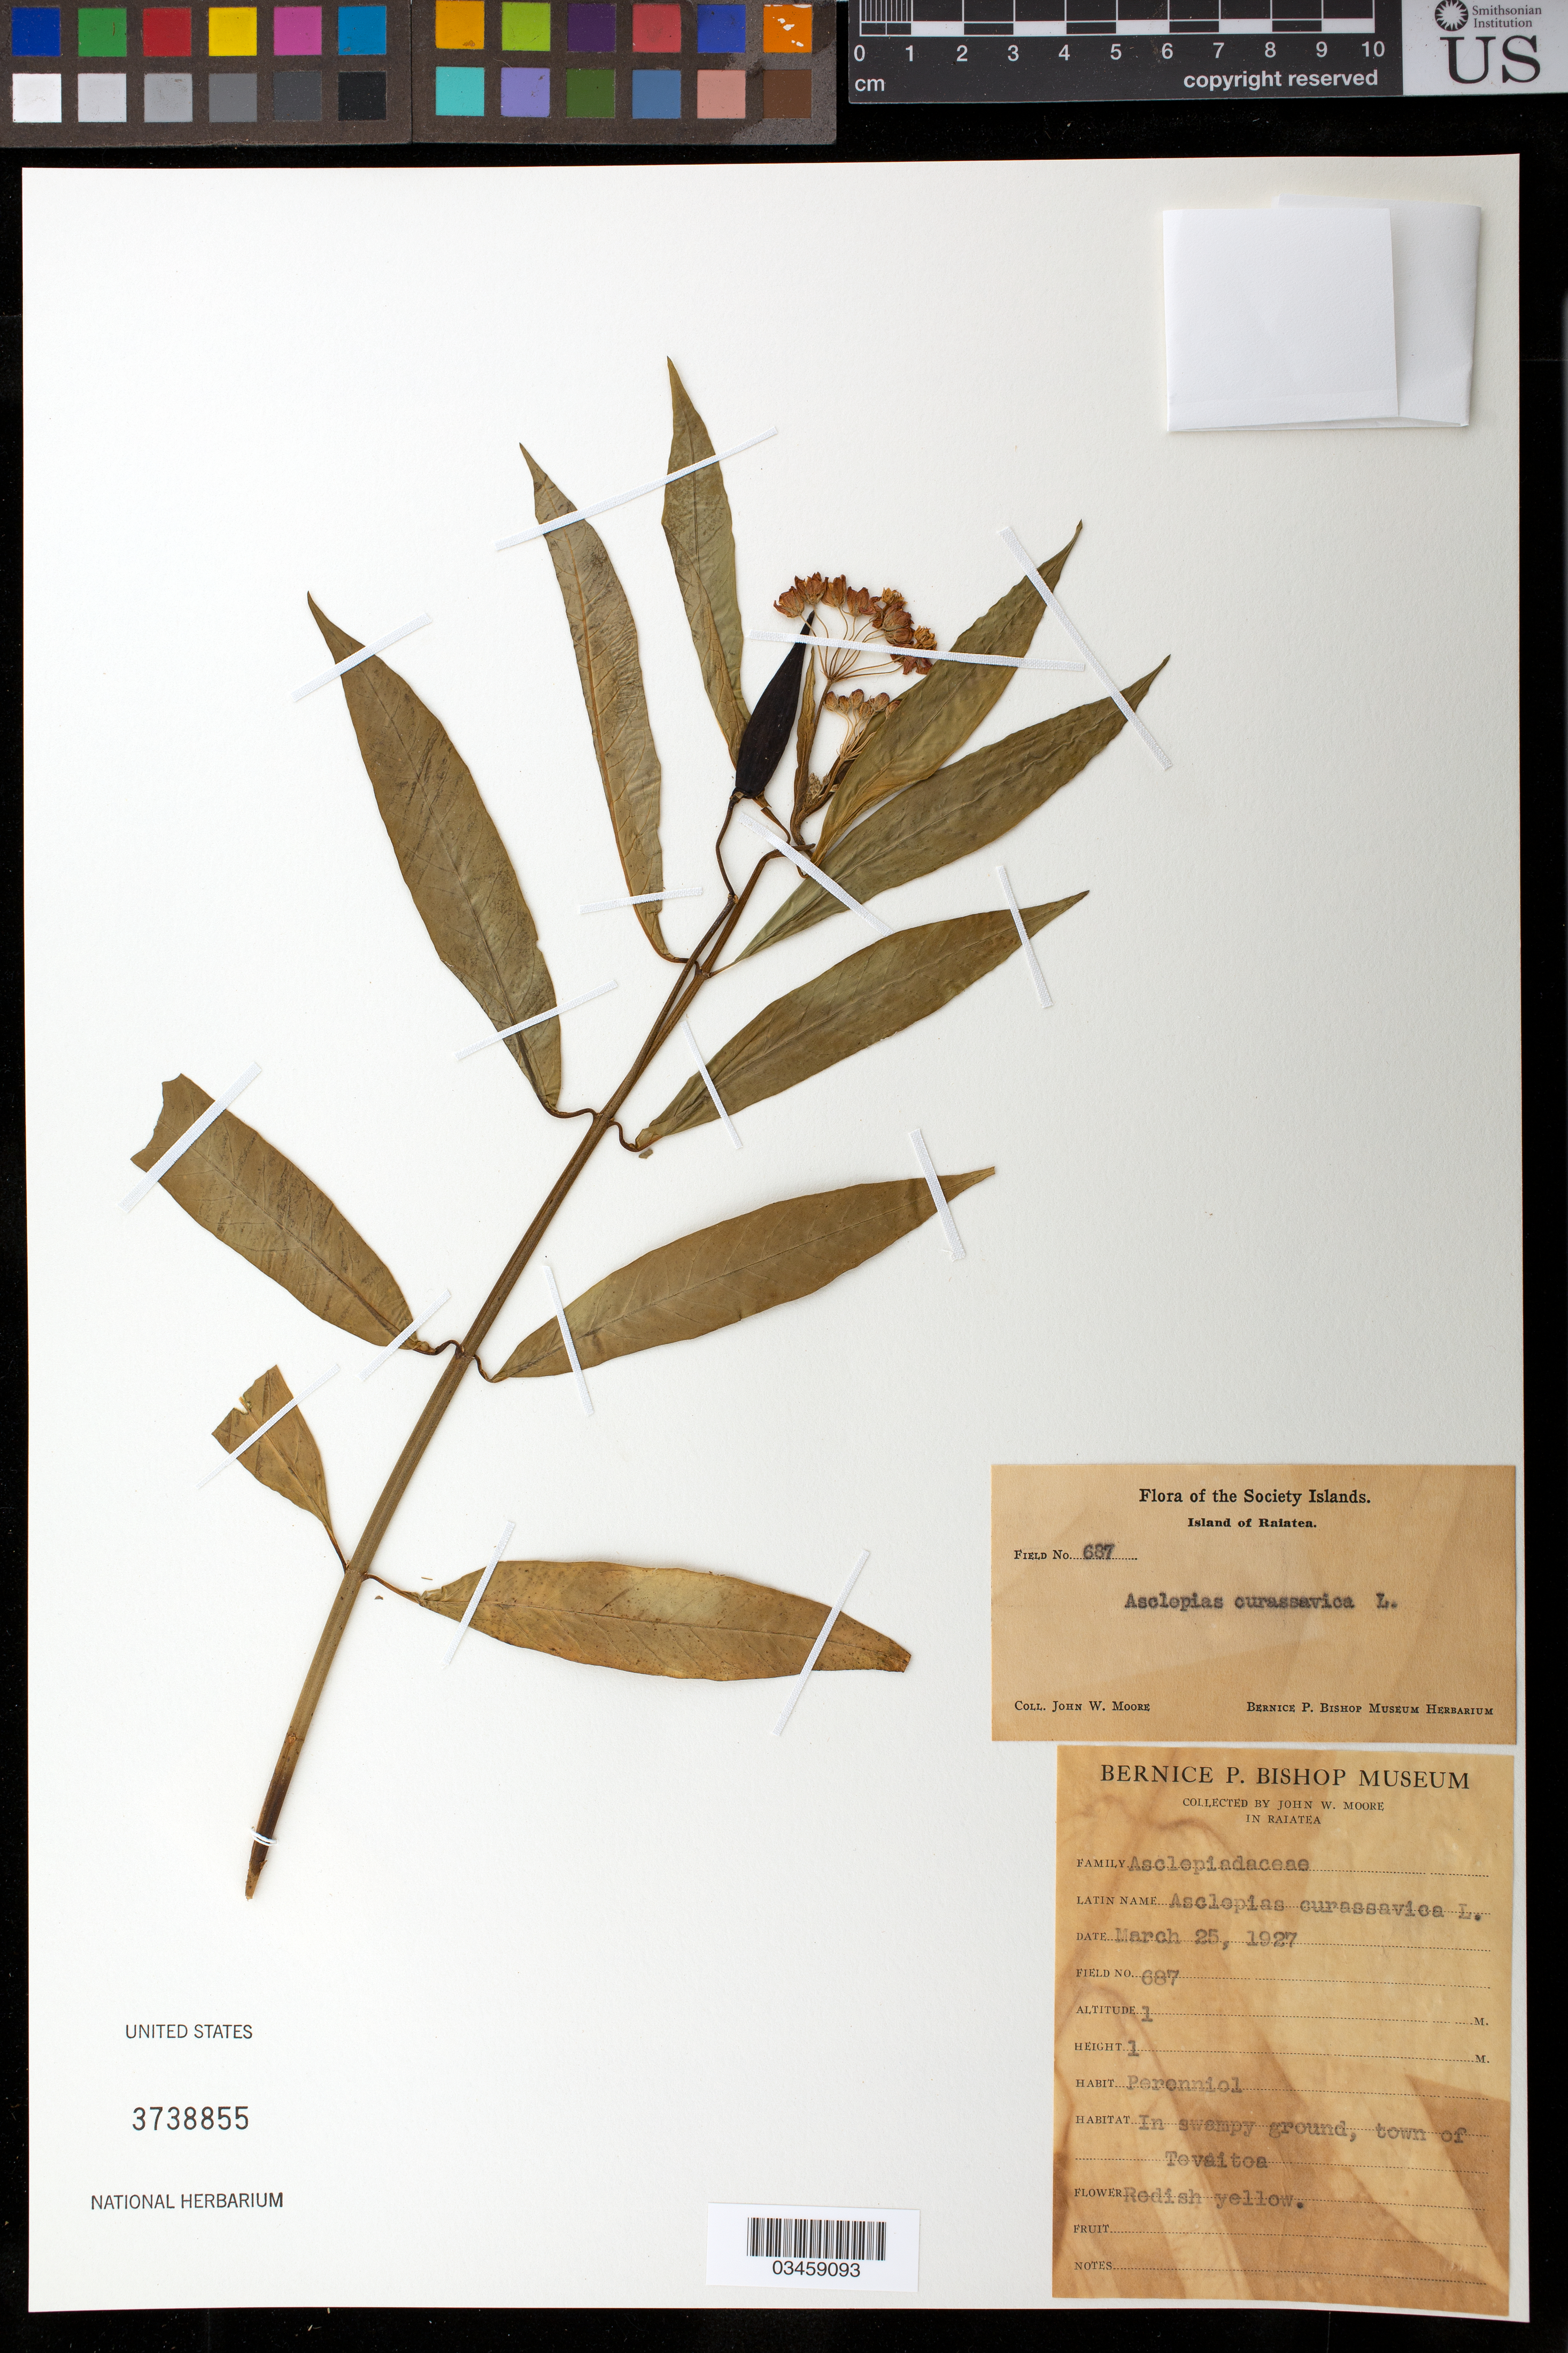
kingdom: Plantae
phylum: Tracheophyta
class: Magnoliopsida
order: Gentianales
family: Apocynaceae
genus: Asclepias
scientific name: Asclepias curassavica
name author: L.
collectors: J. Moore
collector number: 687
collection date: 1927-03-25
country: French Polynesia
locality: Society Islands, Island of Raiatea, Town of Tevaitoa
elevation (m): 1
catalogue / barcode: US 3738855